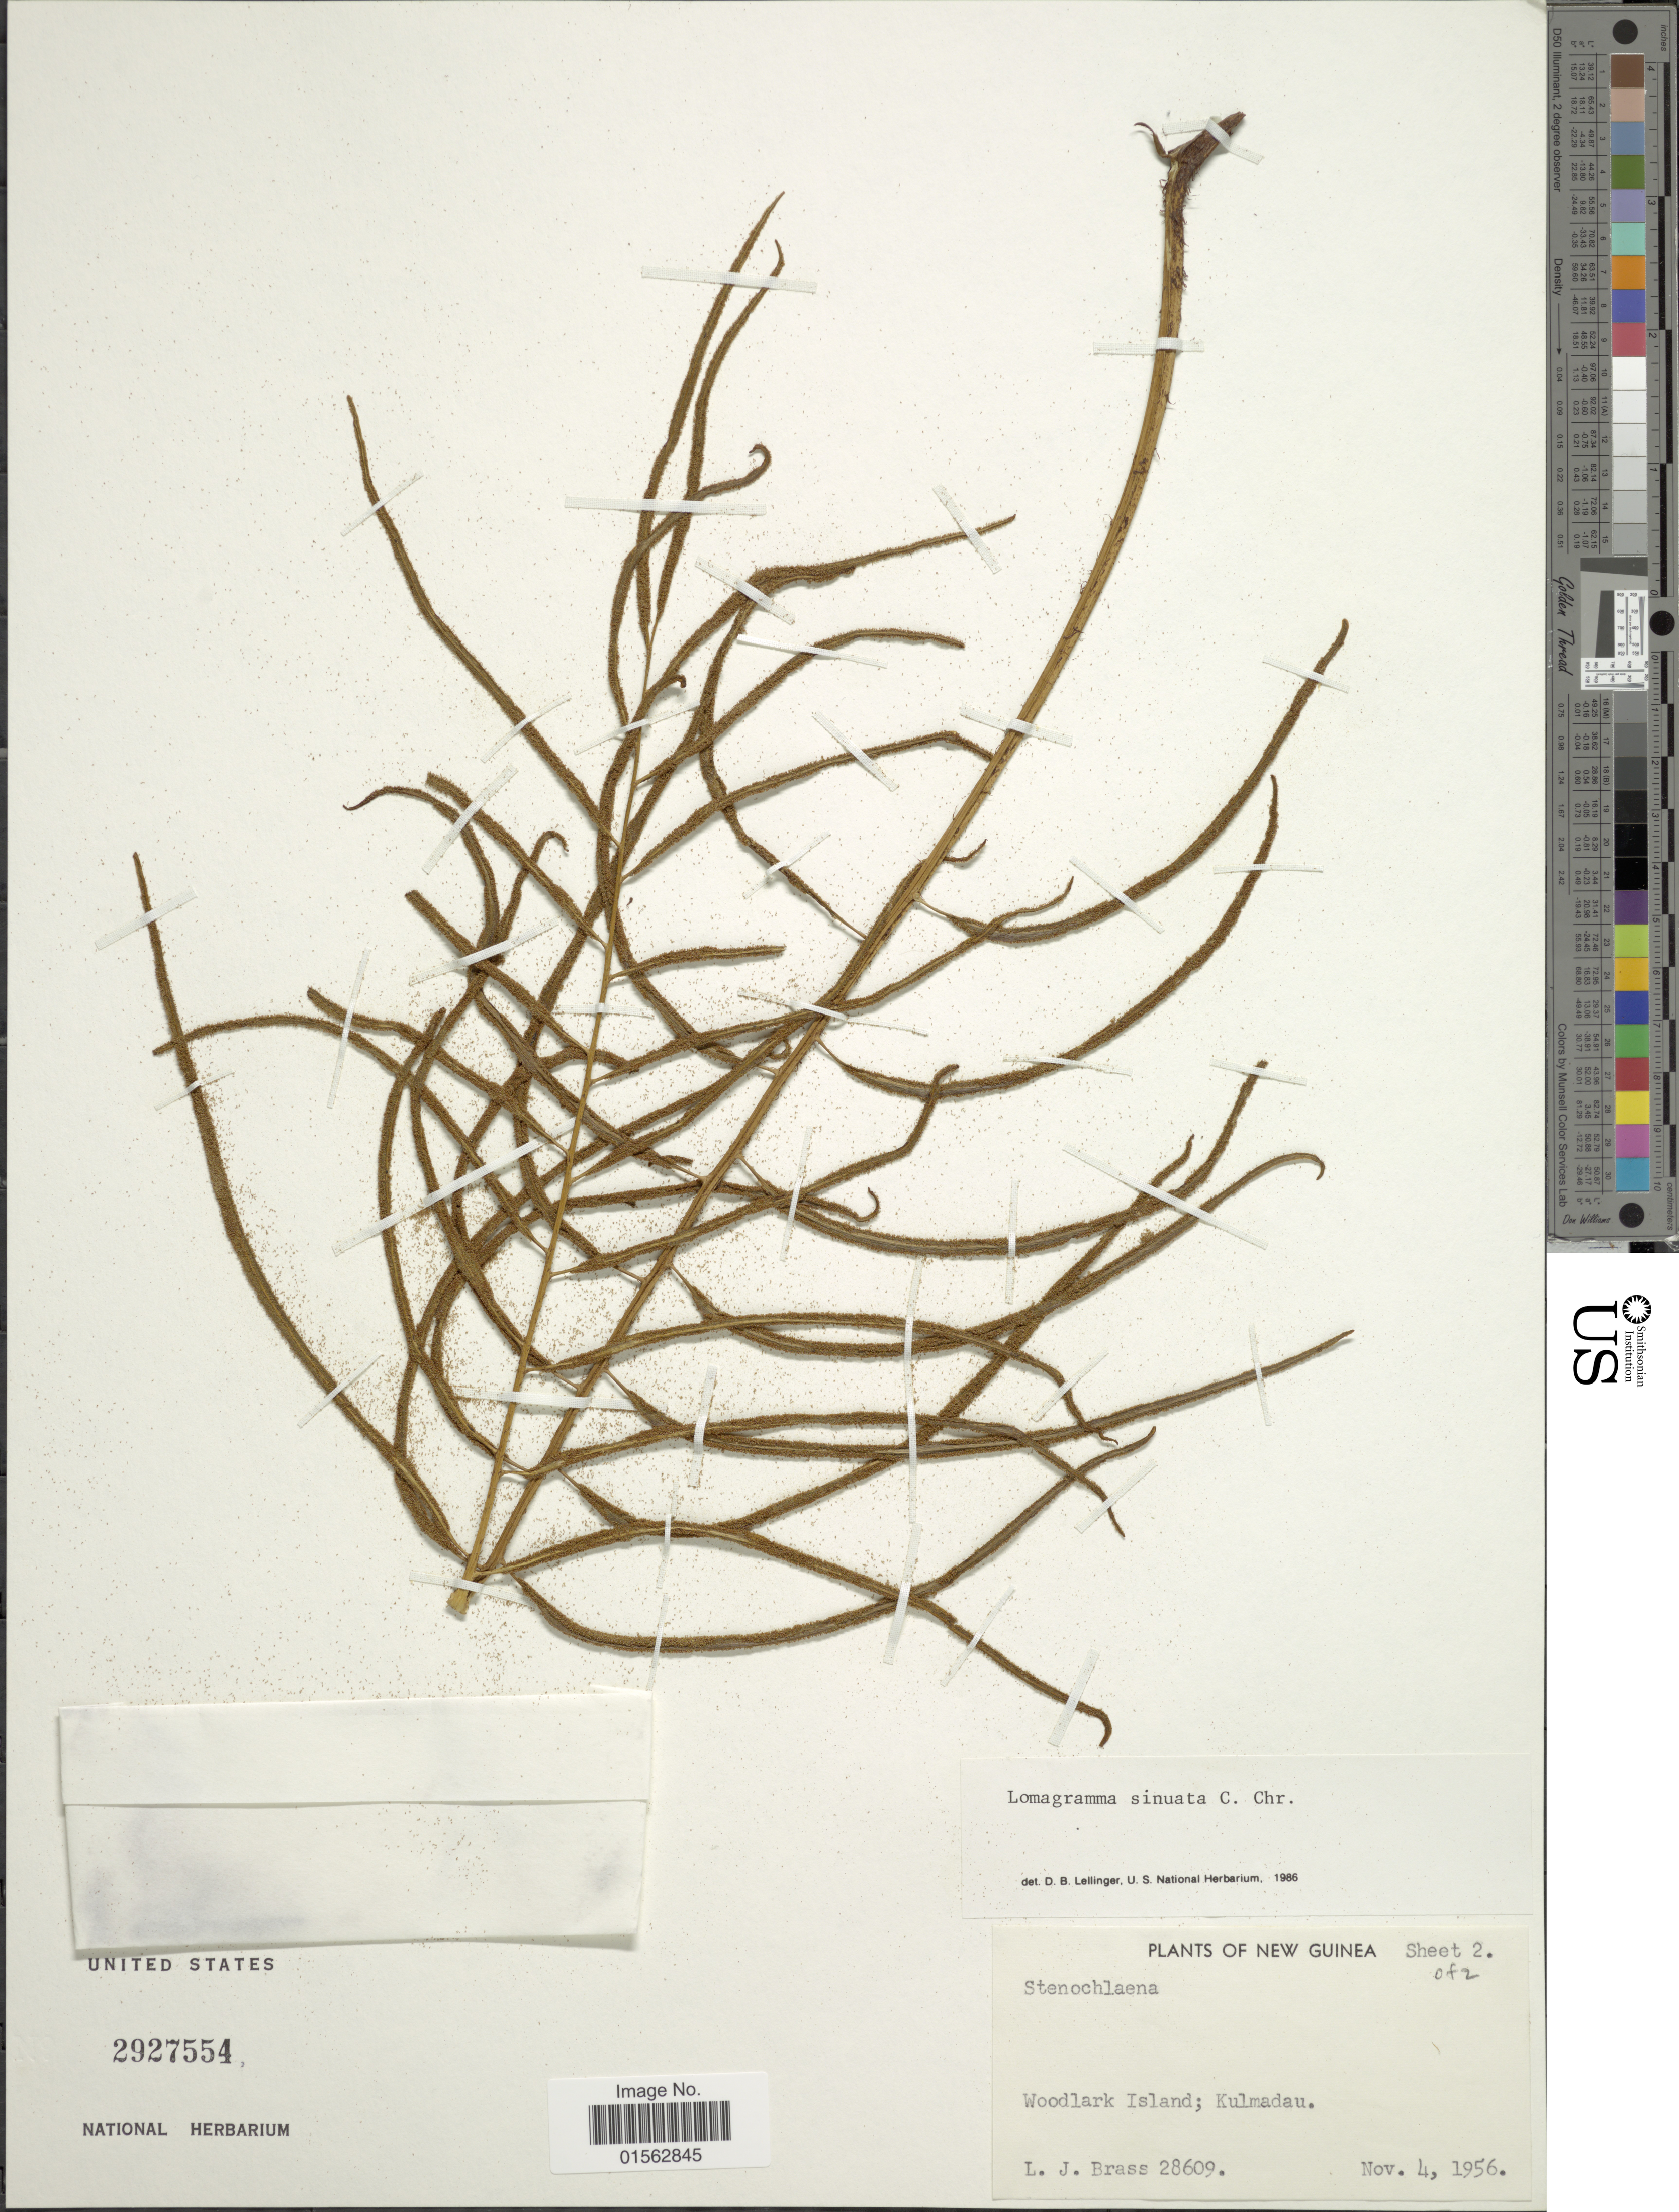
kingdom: Plantae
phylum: Tracheophyta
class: Polypodiopsida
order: Polypodiales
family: Dryopteridaceae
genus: Lomagramma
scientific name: Lomagramma sinuata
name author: C. Chr.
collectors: L. J. Brass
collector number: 28609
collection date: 1956-11-04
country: Papua New Guinea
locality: New Guinea, Woodlark Island; Kulmadau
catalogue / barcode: US 2927554